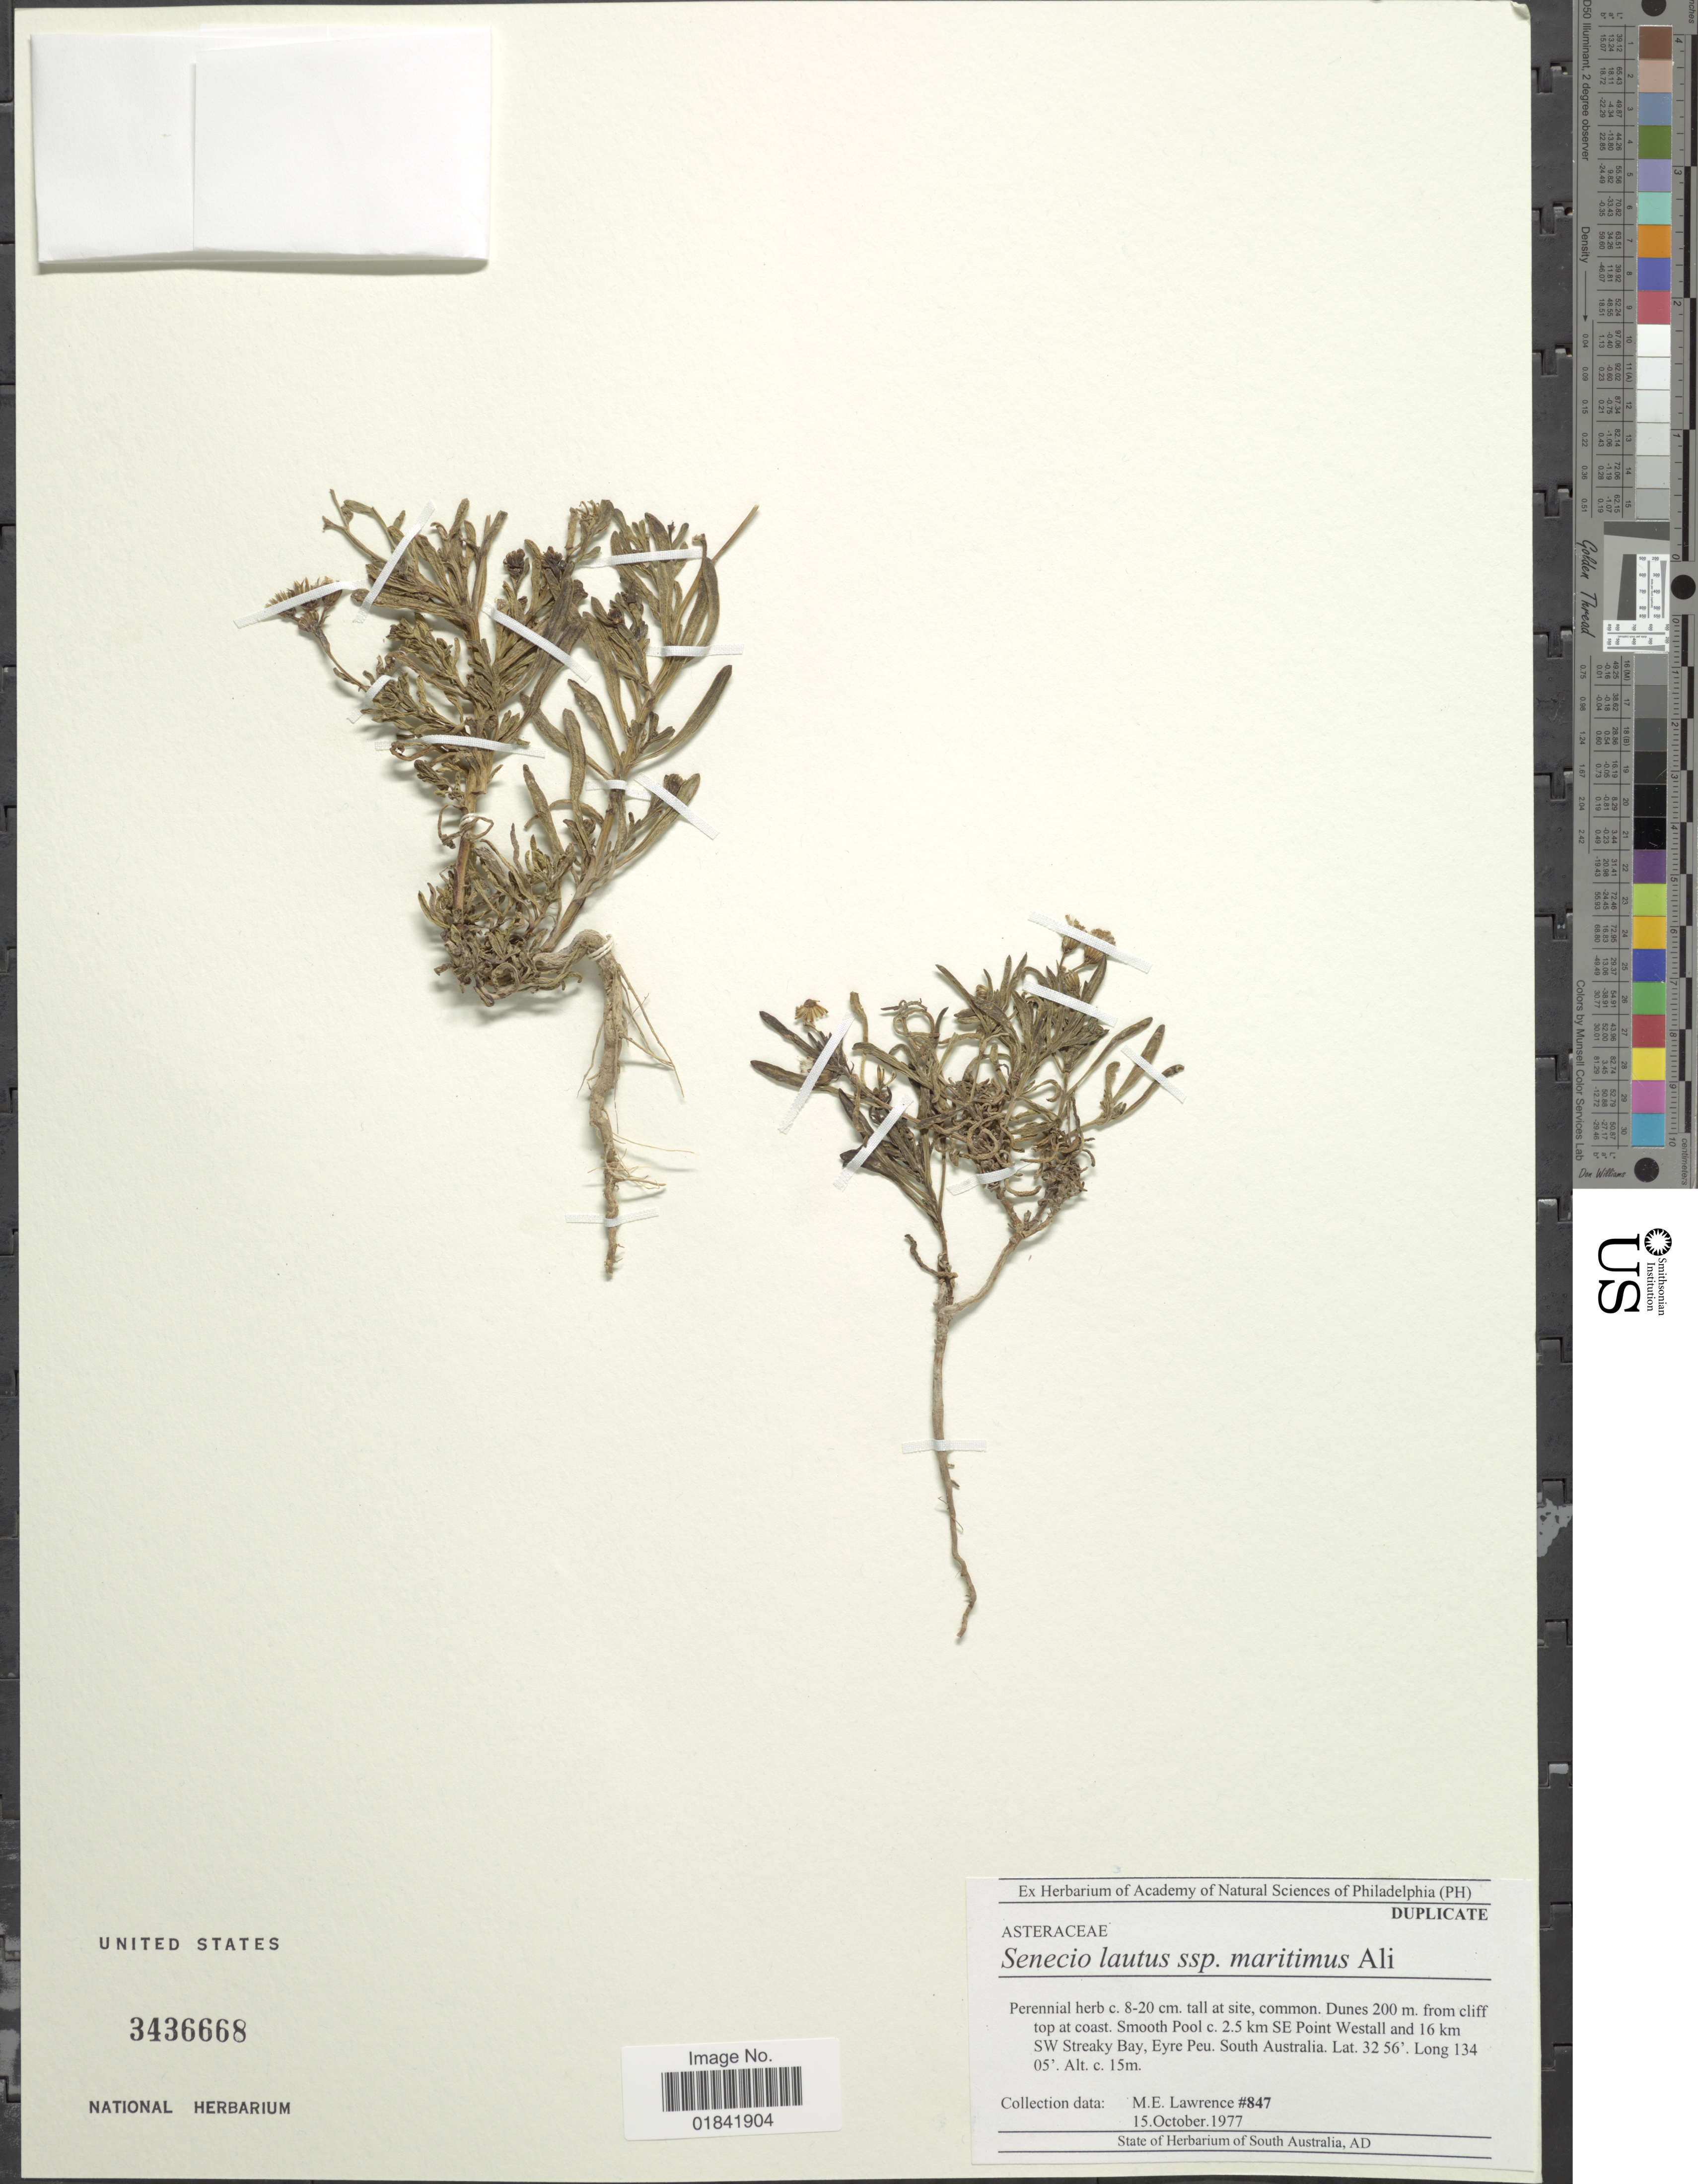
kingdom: Plantae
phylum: Tracheophyta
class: Magnoliopsida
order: Asterales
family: Asteraceae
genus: Senecio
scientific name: Senecio lautus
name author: Sol. ex G. Forst.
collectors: M. Lawrence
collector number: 847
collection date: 1977-10-15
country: Australia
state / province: South Australia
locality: Smooth Pool c. 2.5 km SE Point Westall and 16 km SW Streaky Bay, Eyre Peu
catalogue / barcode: US 3436668